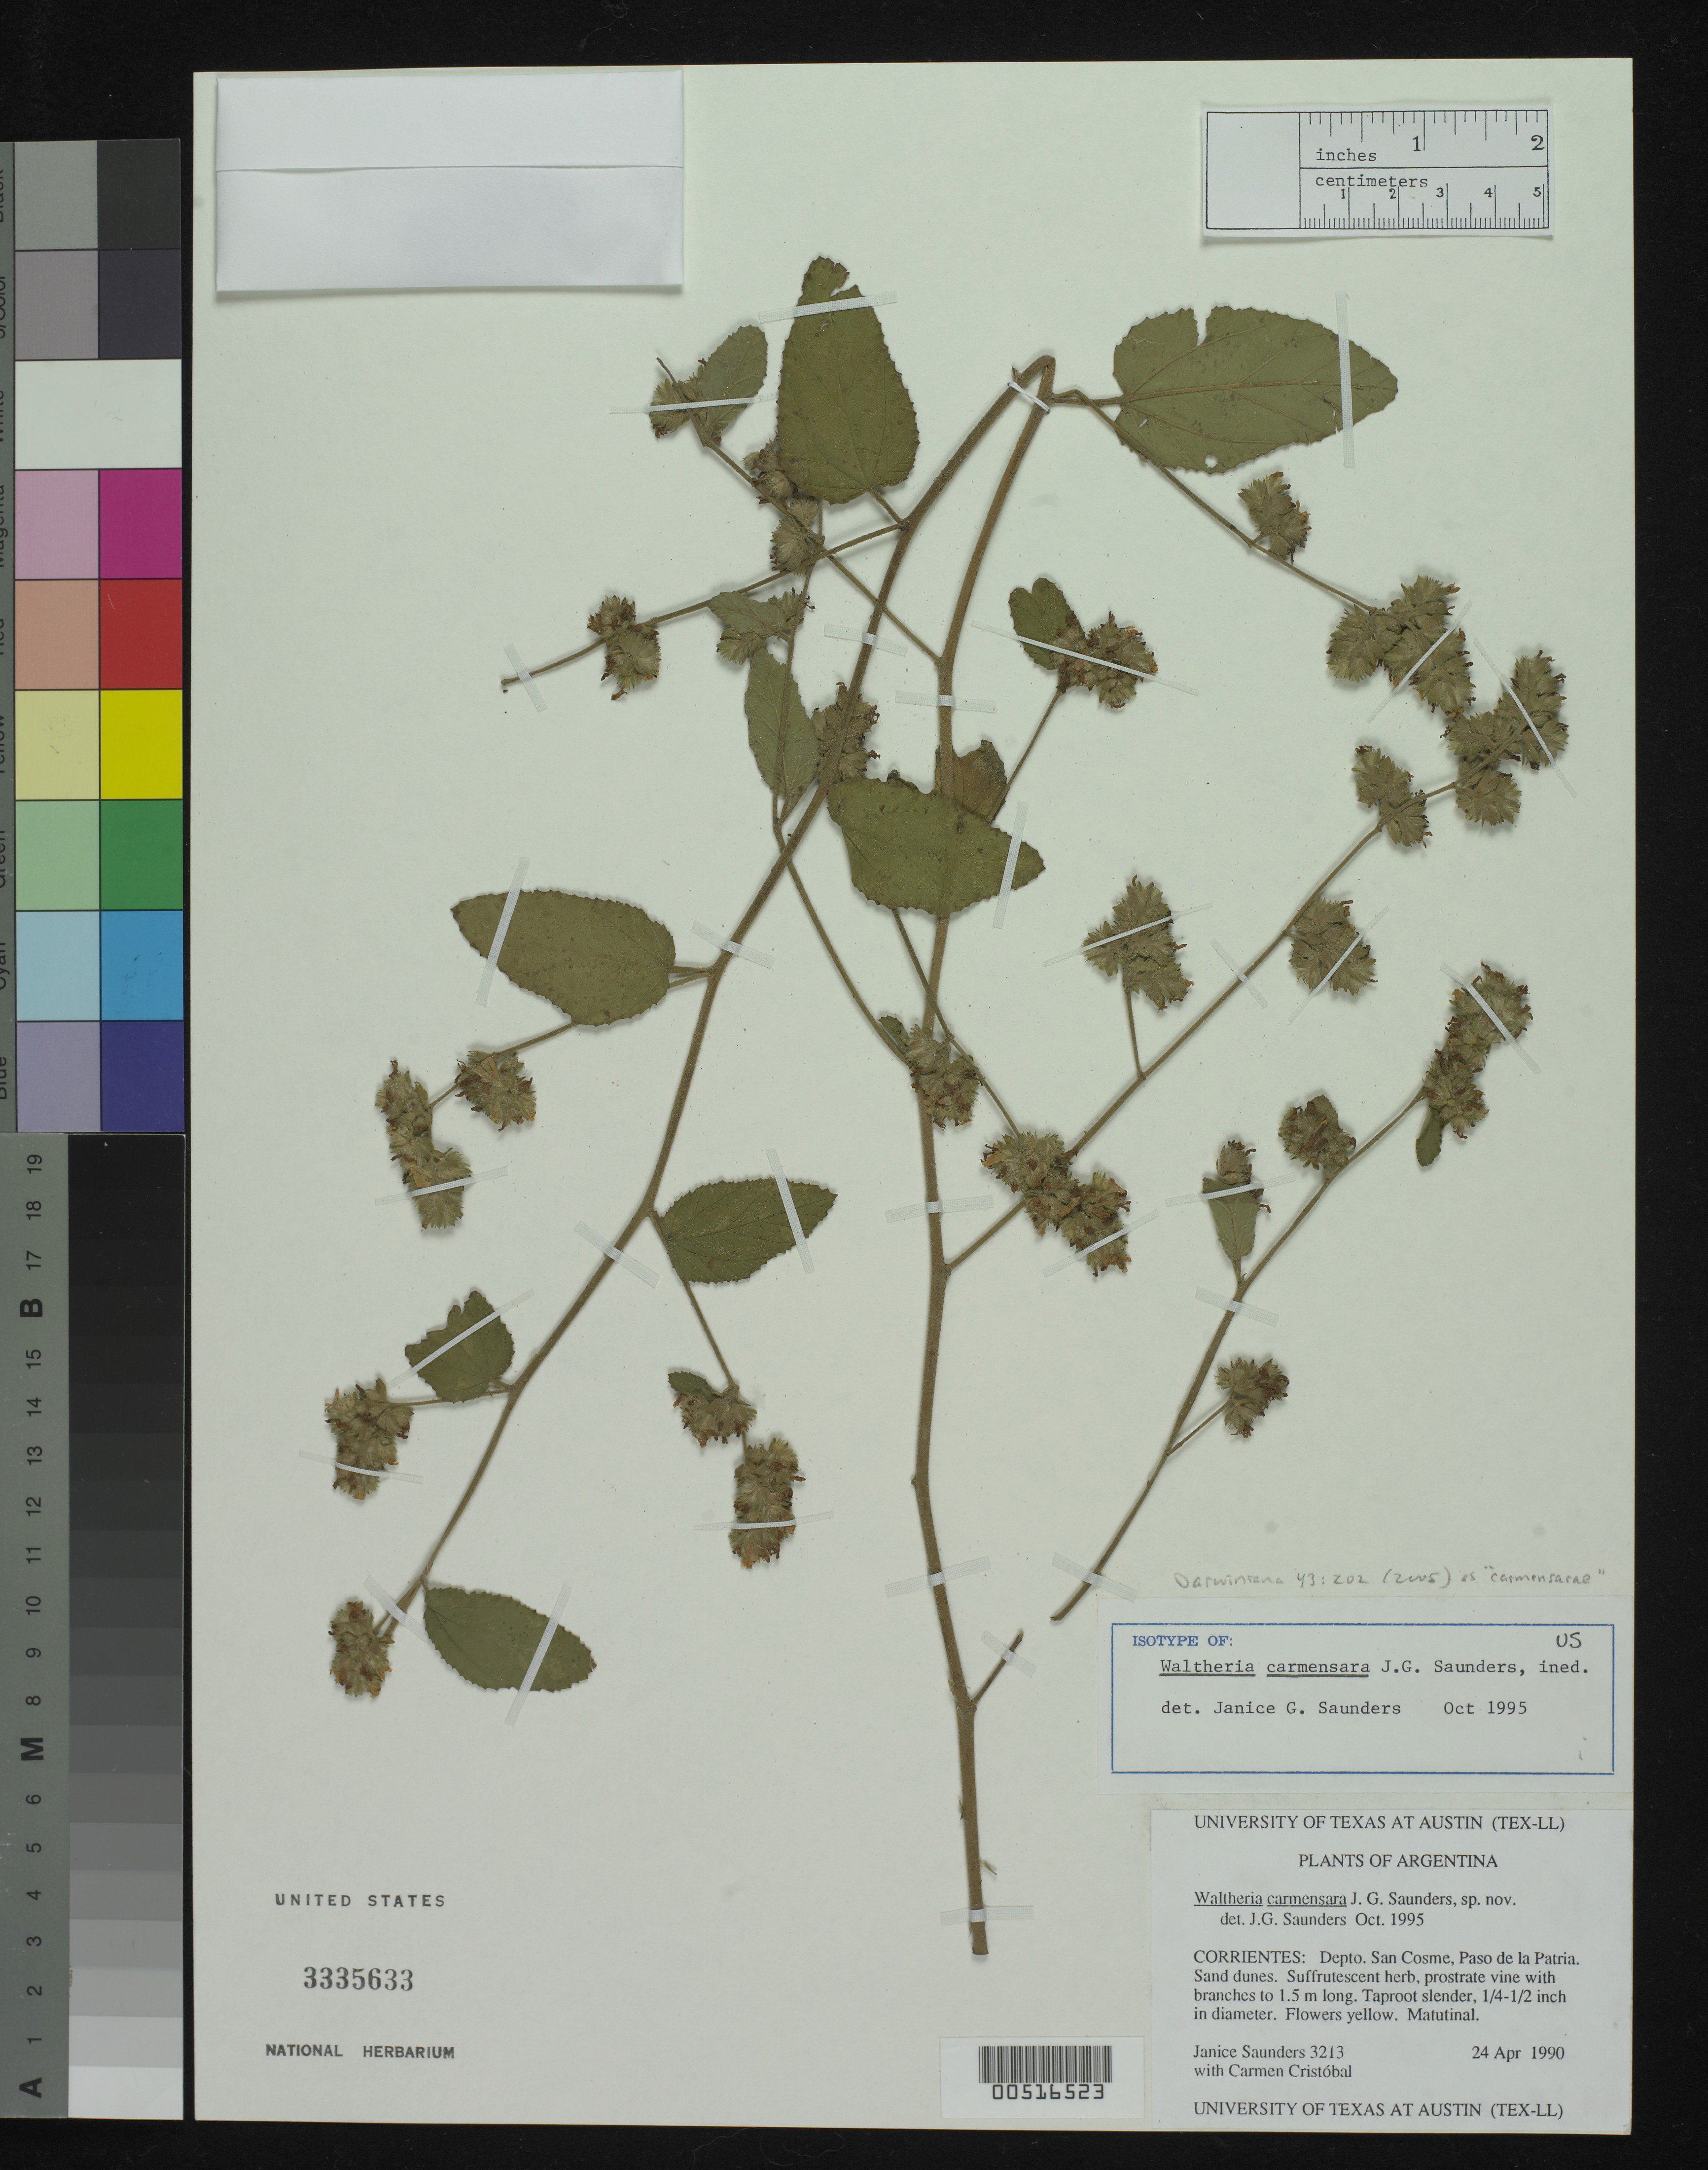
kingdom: Plantae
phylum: Tracheophyta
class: Magnoliopsida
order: Malvales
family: Malvaceae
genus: Waltheria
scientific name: Waltheria carmensarae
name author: J.G. Saunders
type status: Isotype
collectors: J. G. Saunders & C. L. Cristóbal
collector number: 3213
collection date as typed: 24 Apr 1990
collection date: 1990-04-24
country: Argentina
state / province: Corrientes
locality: Corrientes: Depto. San cosme, Paso de la Patria.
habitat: Sand dunes.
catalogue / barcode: US 3335633